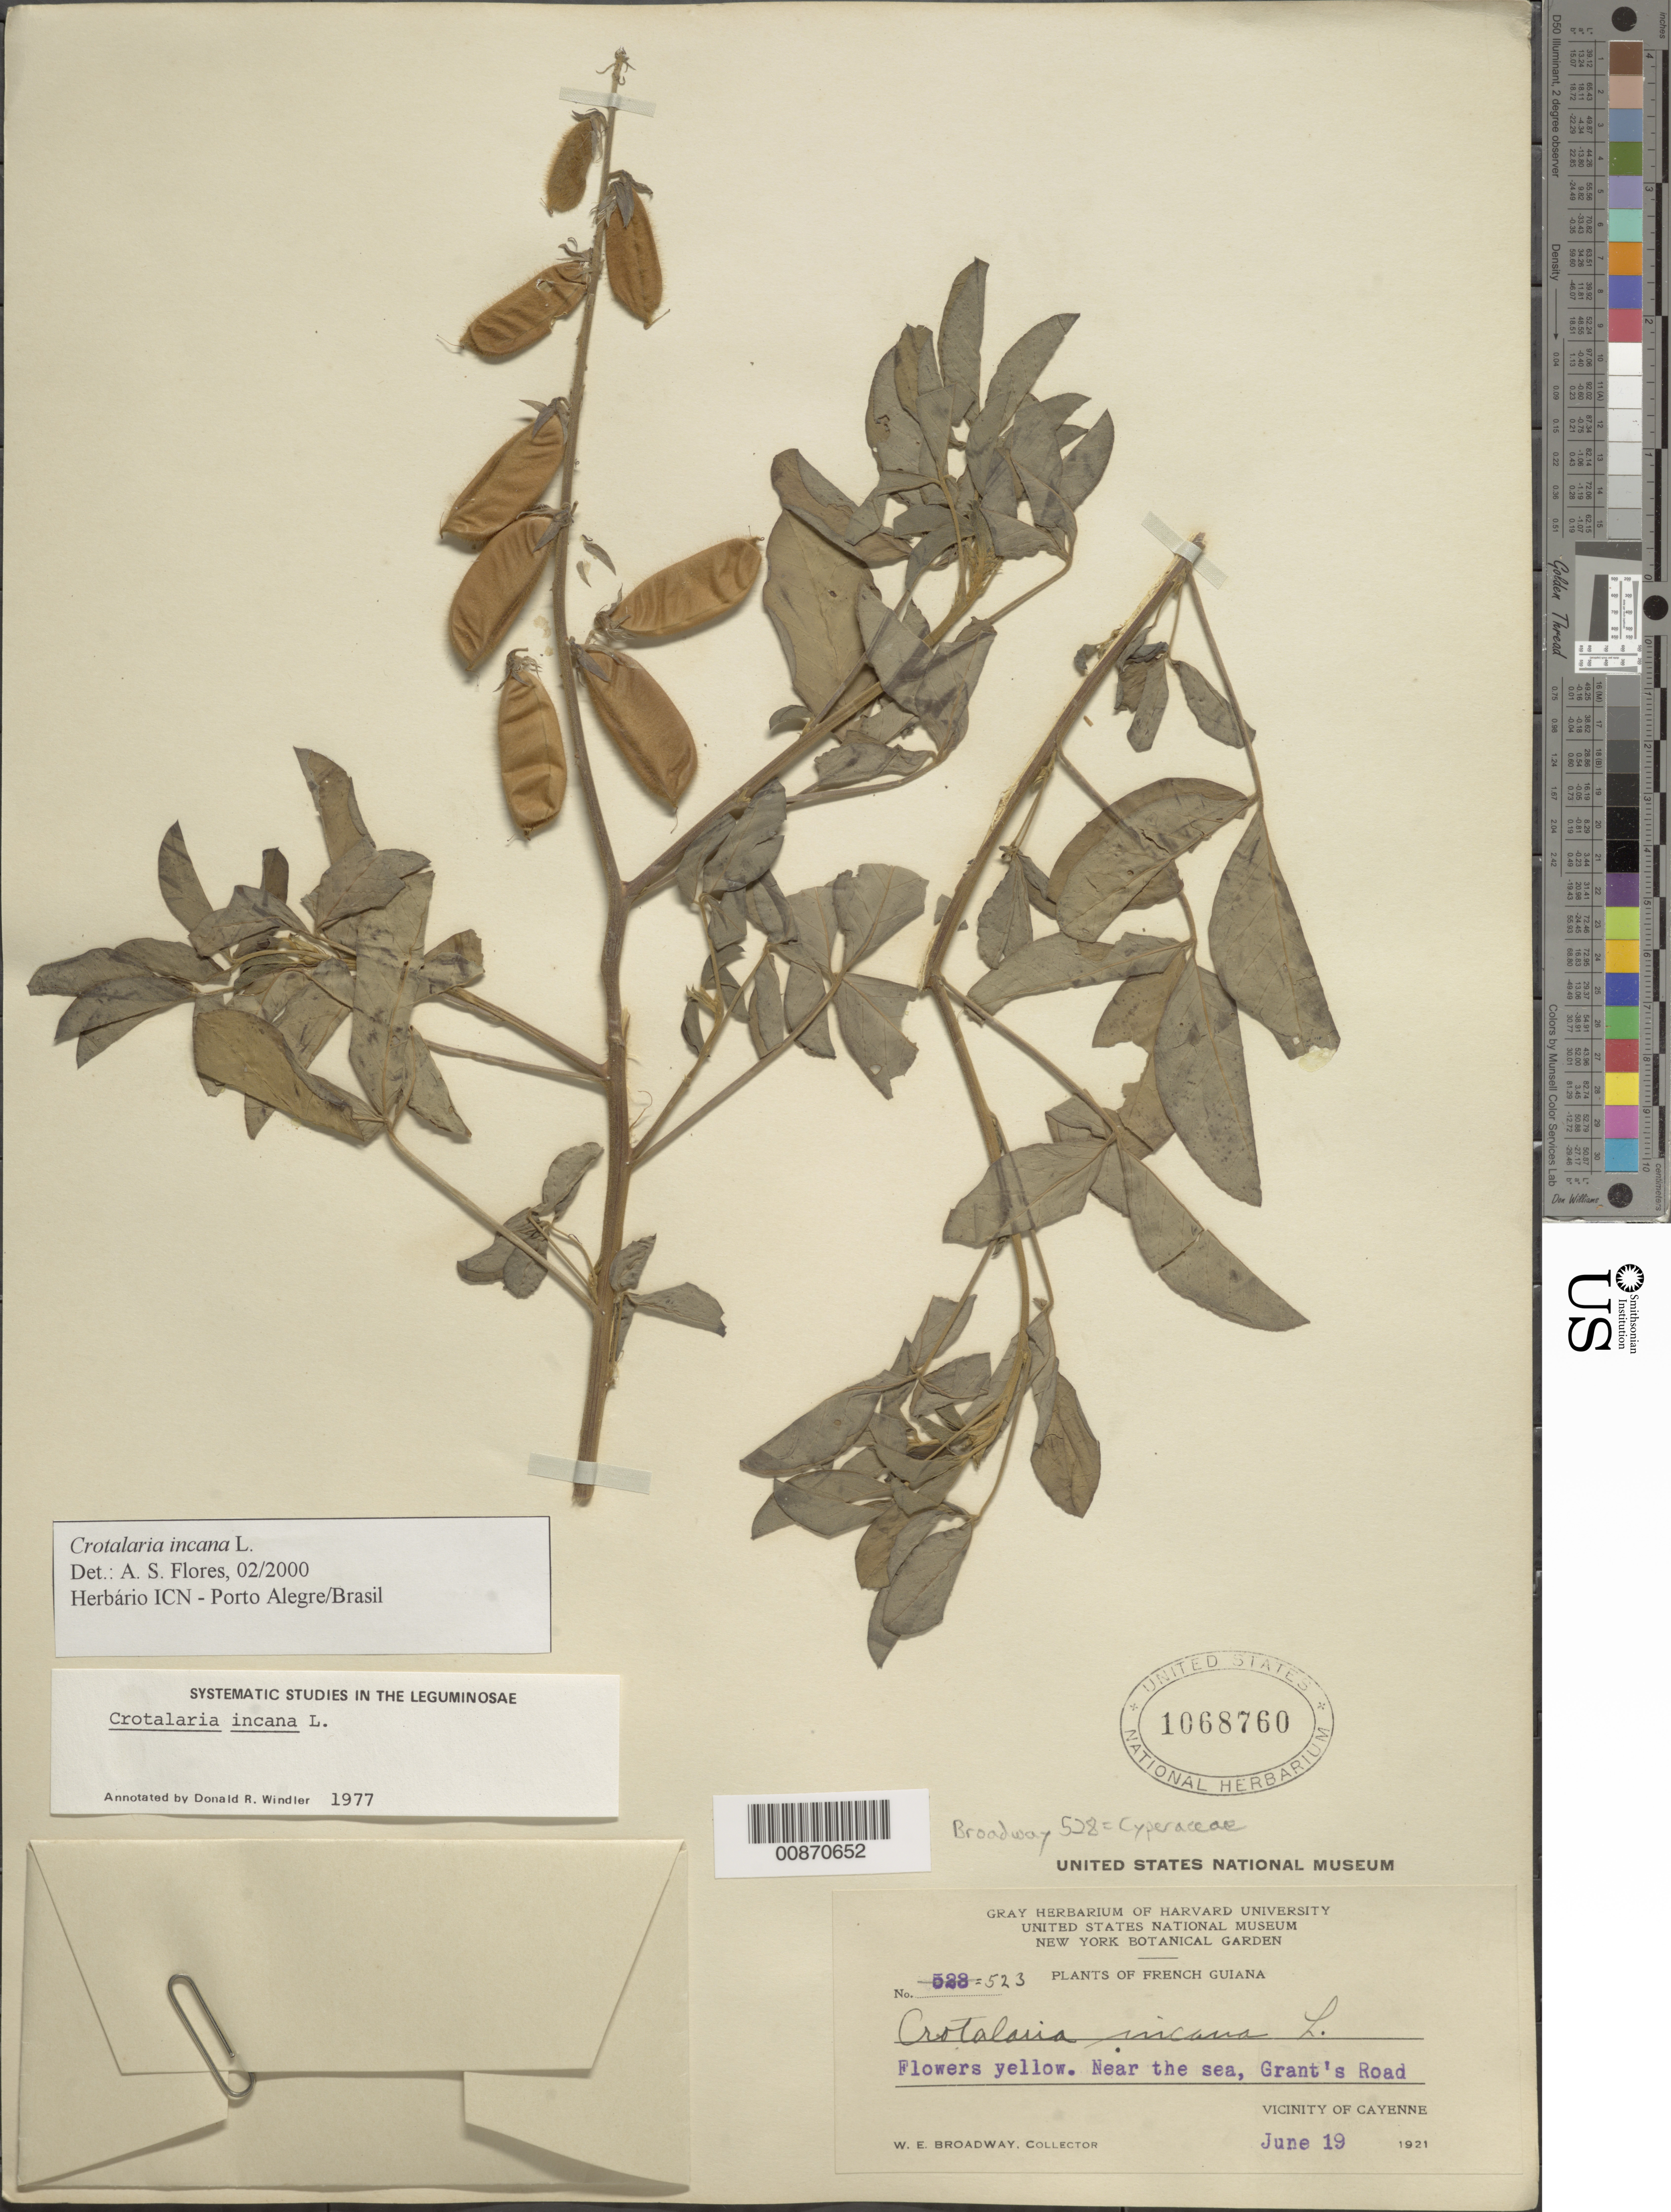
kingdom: Plantae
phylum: Tracheophyta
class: Magnoliopsida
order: Fabales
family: Fabaceae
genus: Crotalaria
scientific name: Crotalaria incana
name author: L.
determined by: Flores, A. S., (ICN), Universidade Federal do Rio Grande do Sul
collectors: W. E. Broadway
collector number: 523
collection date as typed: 19-Jun-21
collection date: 1921-06-19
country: French Guiana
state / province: Cayenne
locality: Cayenne, vic., Grant's Road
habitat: Near the sea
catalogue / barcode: US 1068760